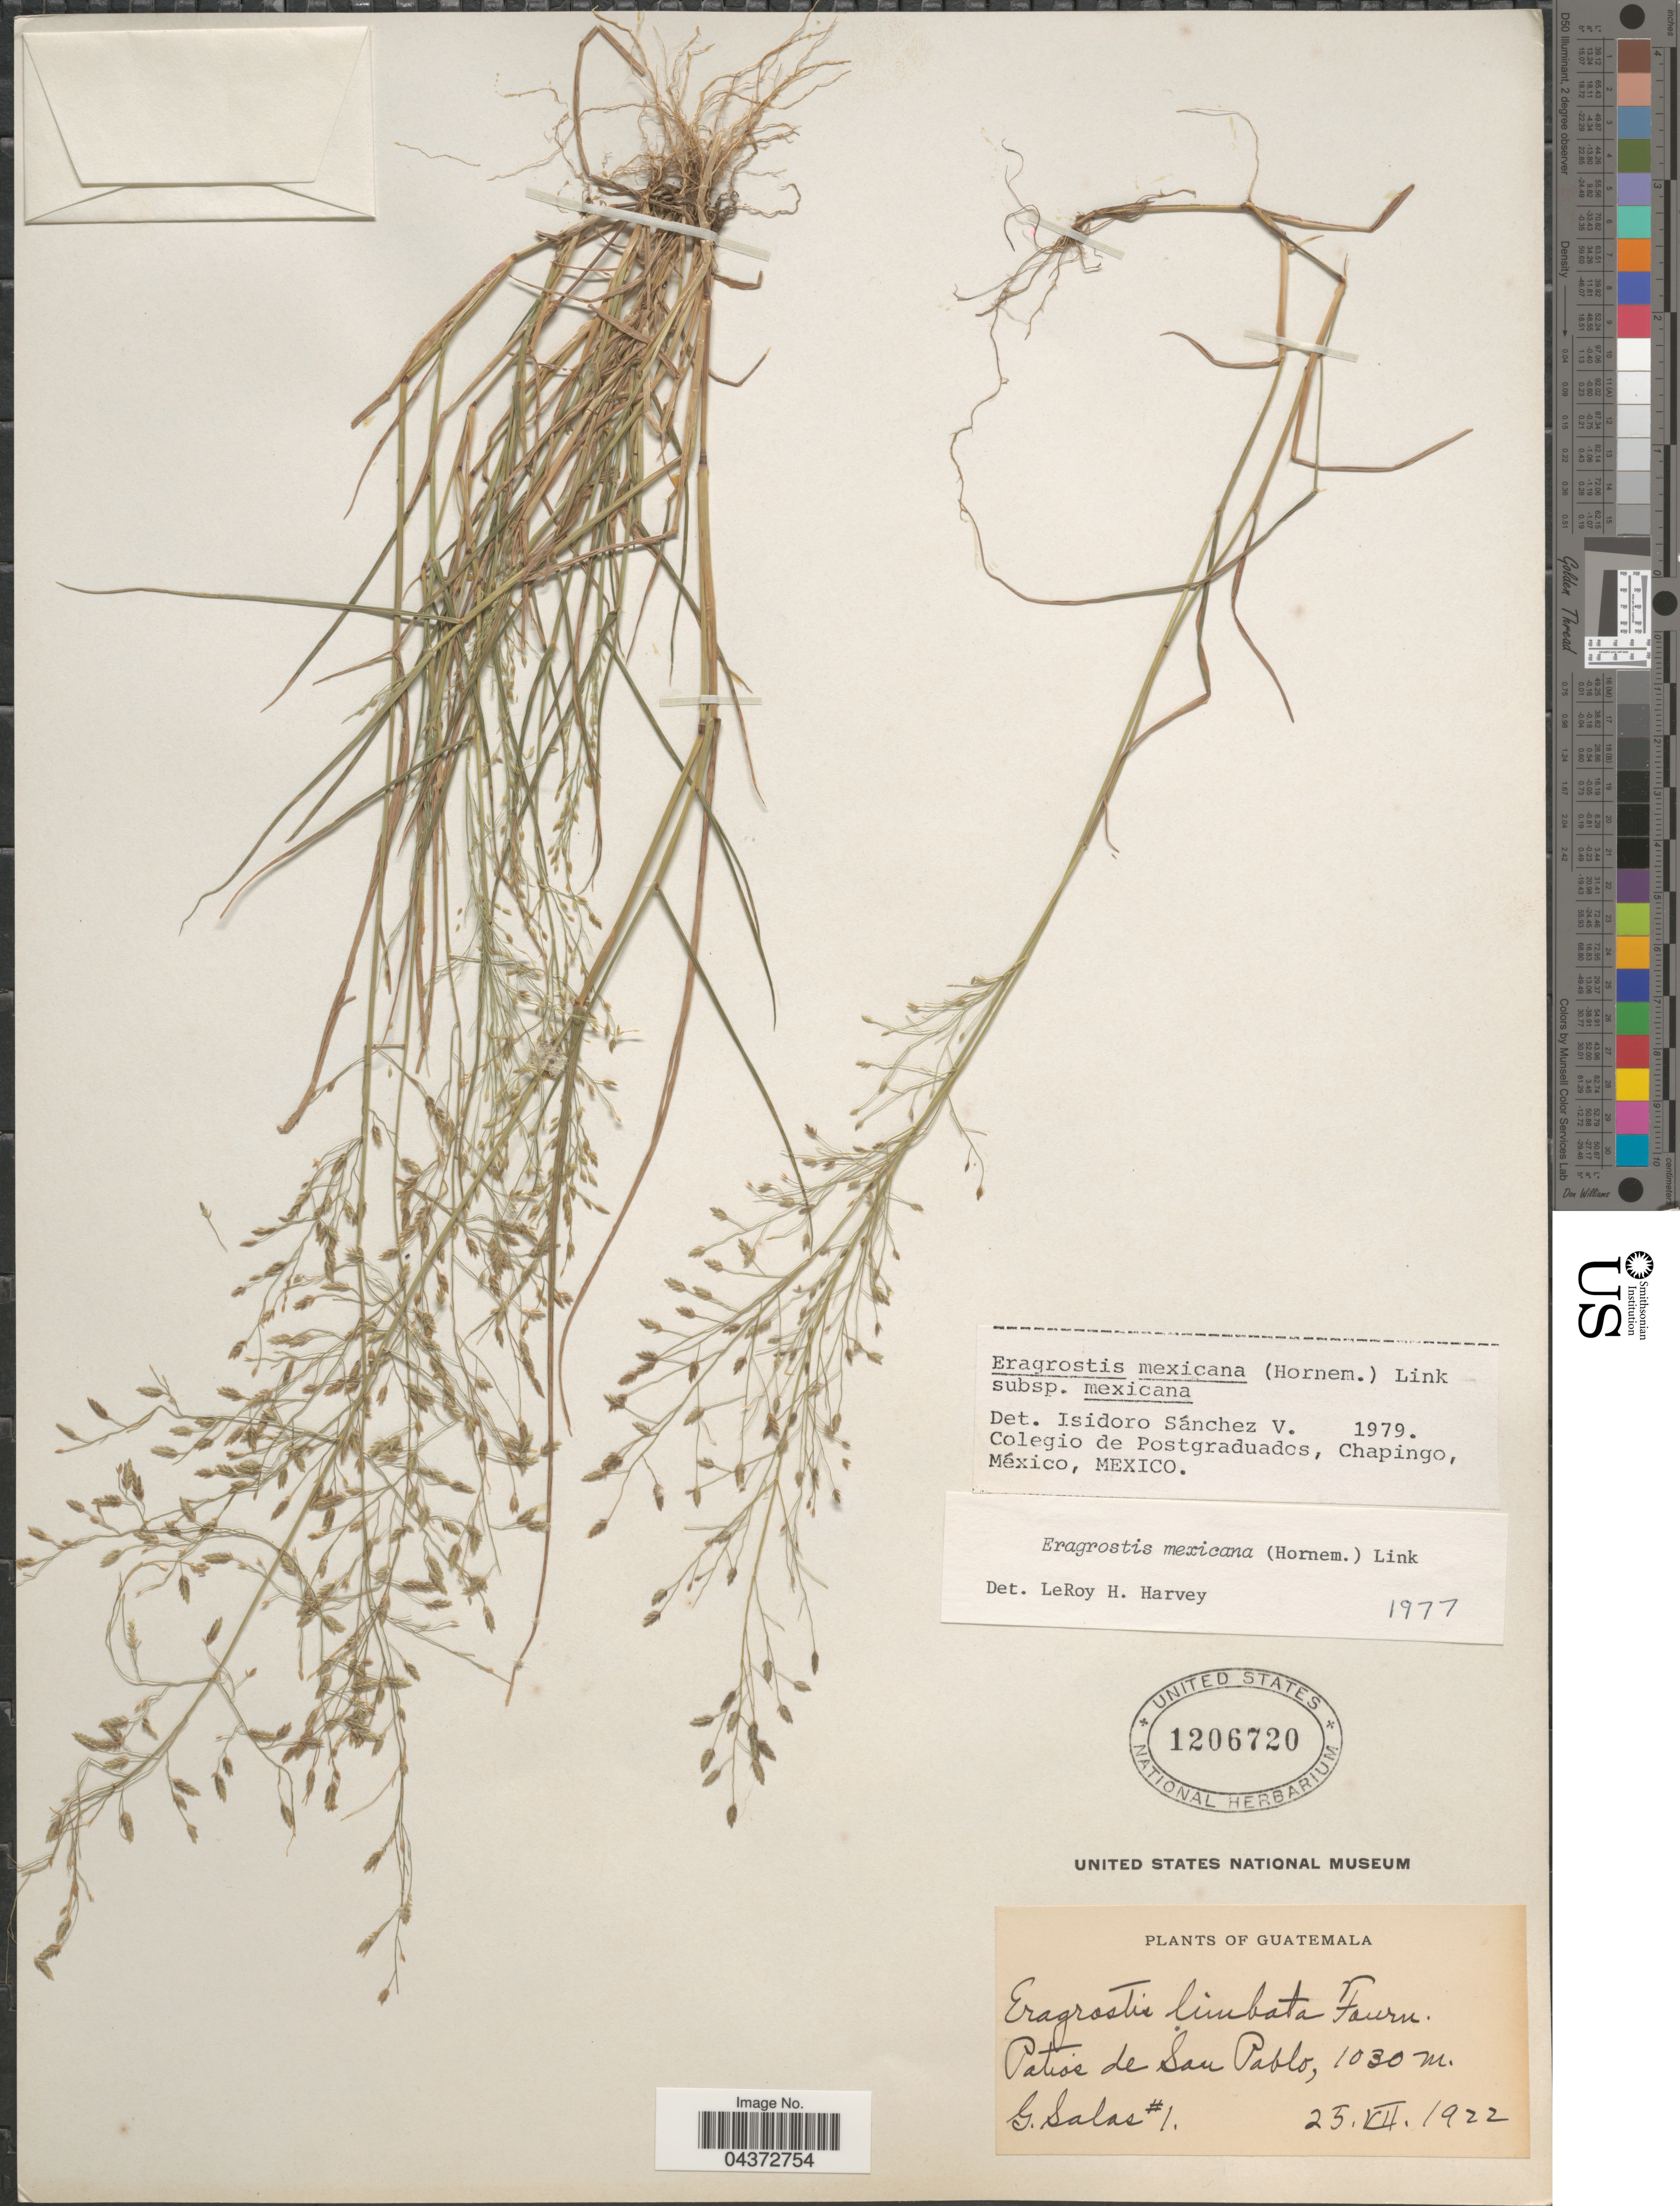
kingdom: Plantae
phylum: Tracheophyta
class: Liliopsida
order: Poales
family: Poaceae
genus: Eragrostis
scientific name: Eragrostis mexicana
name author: (Hornem.) Link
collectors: G. Salas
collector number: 1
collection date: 1922-07-25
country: Guatemala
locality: Patios de San Pablo.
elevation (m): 1030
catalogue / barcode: US 1206720